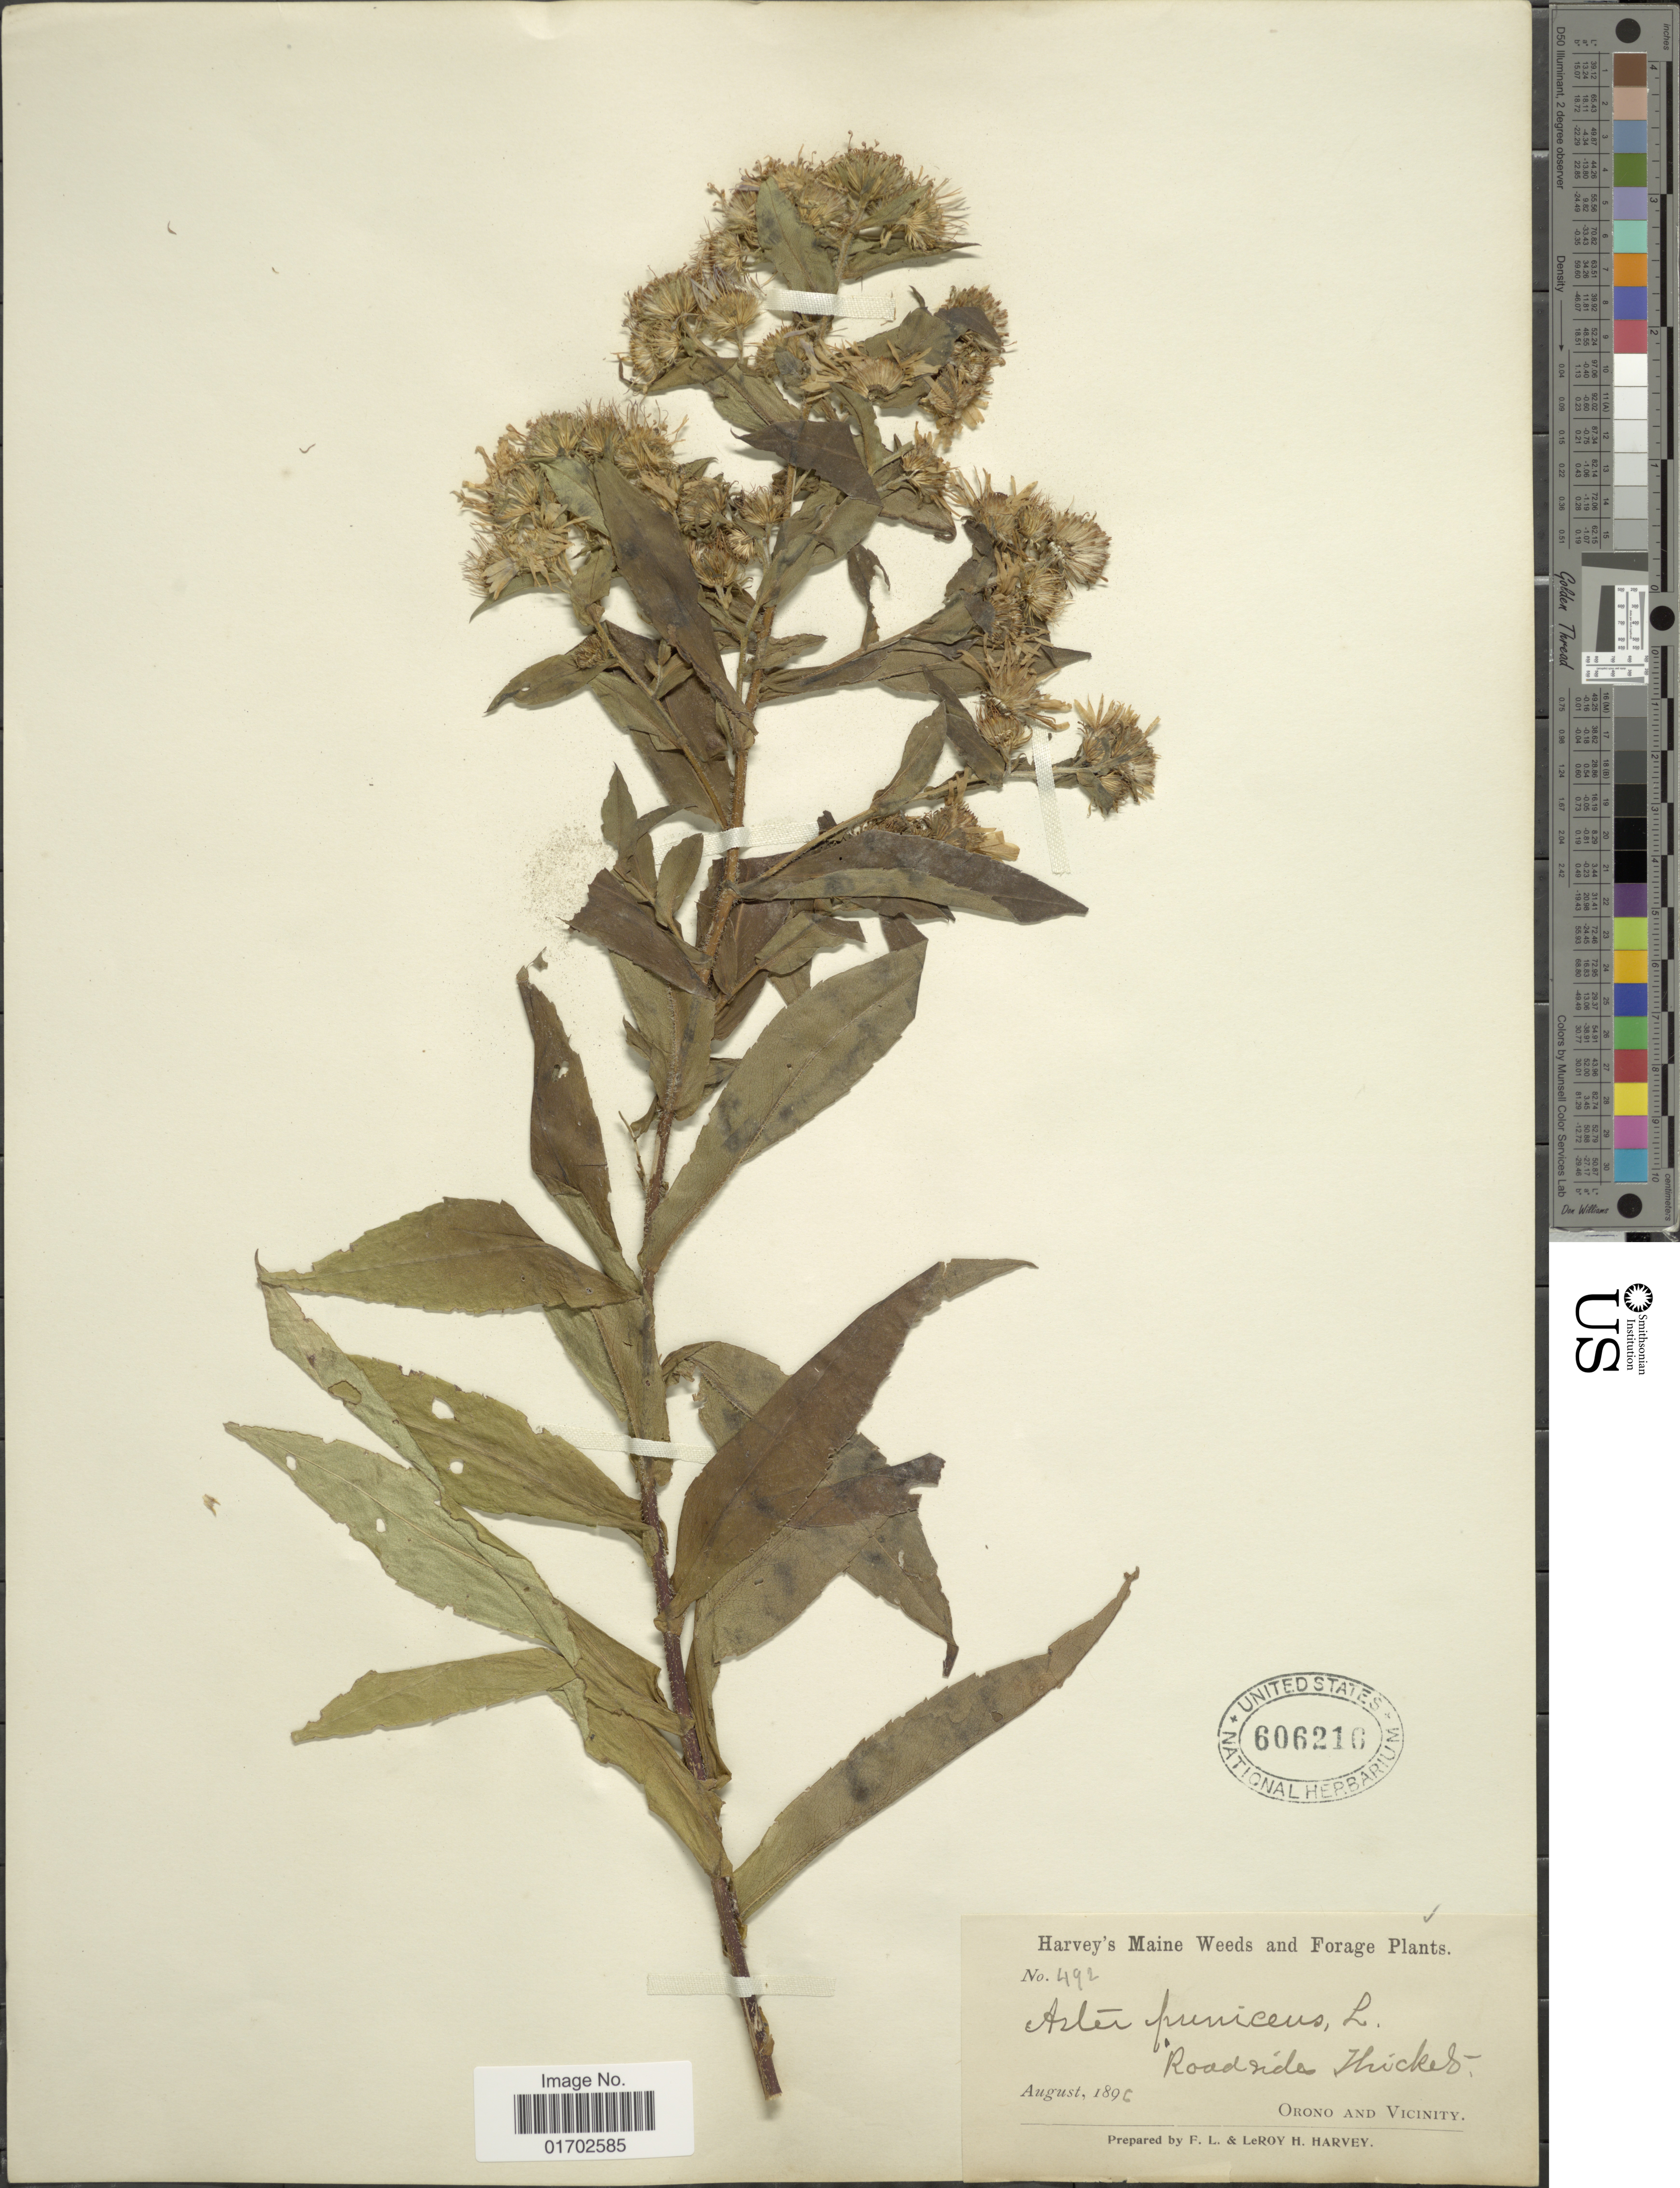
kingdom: Plantae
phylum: Tracheophyta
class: Magnoliopsida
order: Asterales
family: Asteraceae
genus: Symphyotrichum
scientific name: Symphyotrichum puniceum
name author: (L.) Á. Löve & D. Löve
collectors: F. L. Harvey & L. H. Harvey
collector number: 492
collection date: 1896-08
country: United States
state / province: Maine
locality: Harvey's Maine Weeds and Forage, Roadside thickets. Orono and vicinity.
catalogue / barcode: US 606216